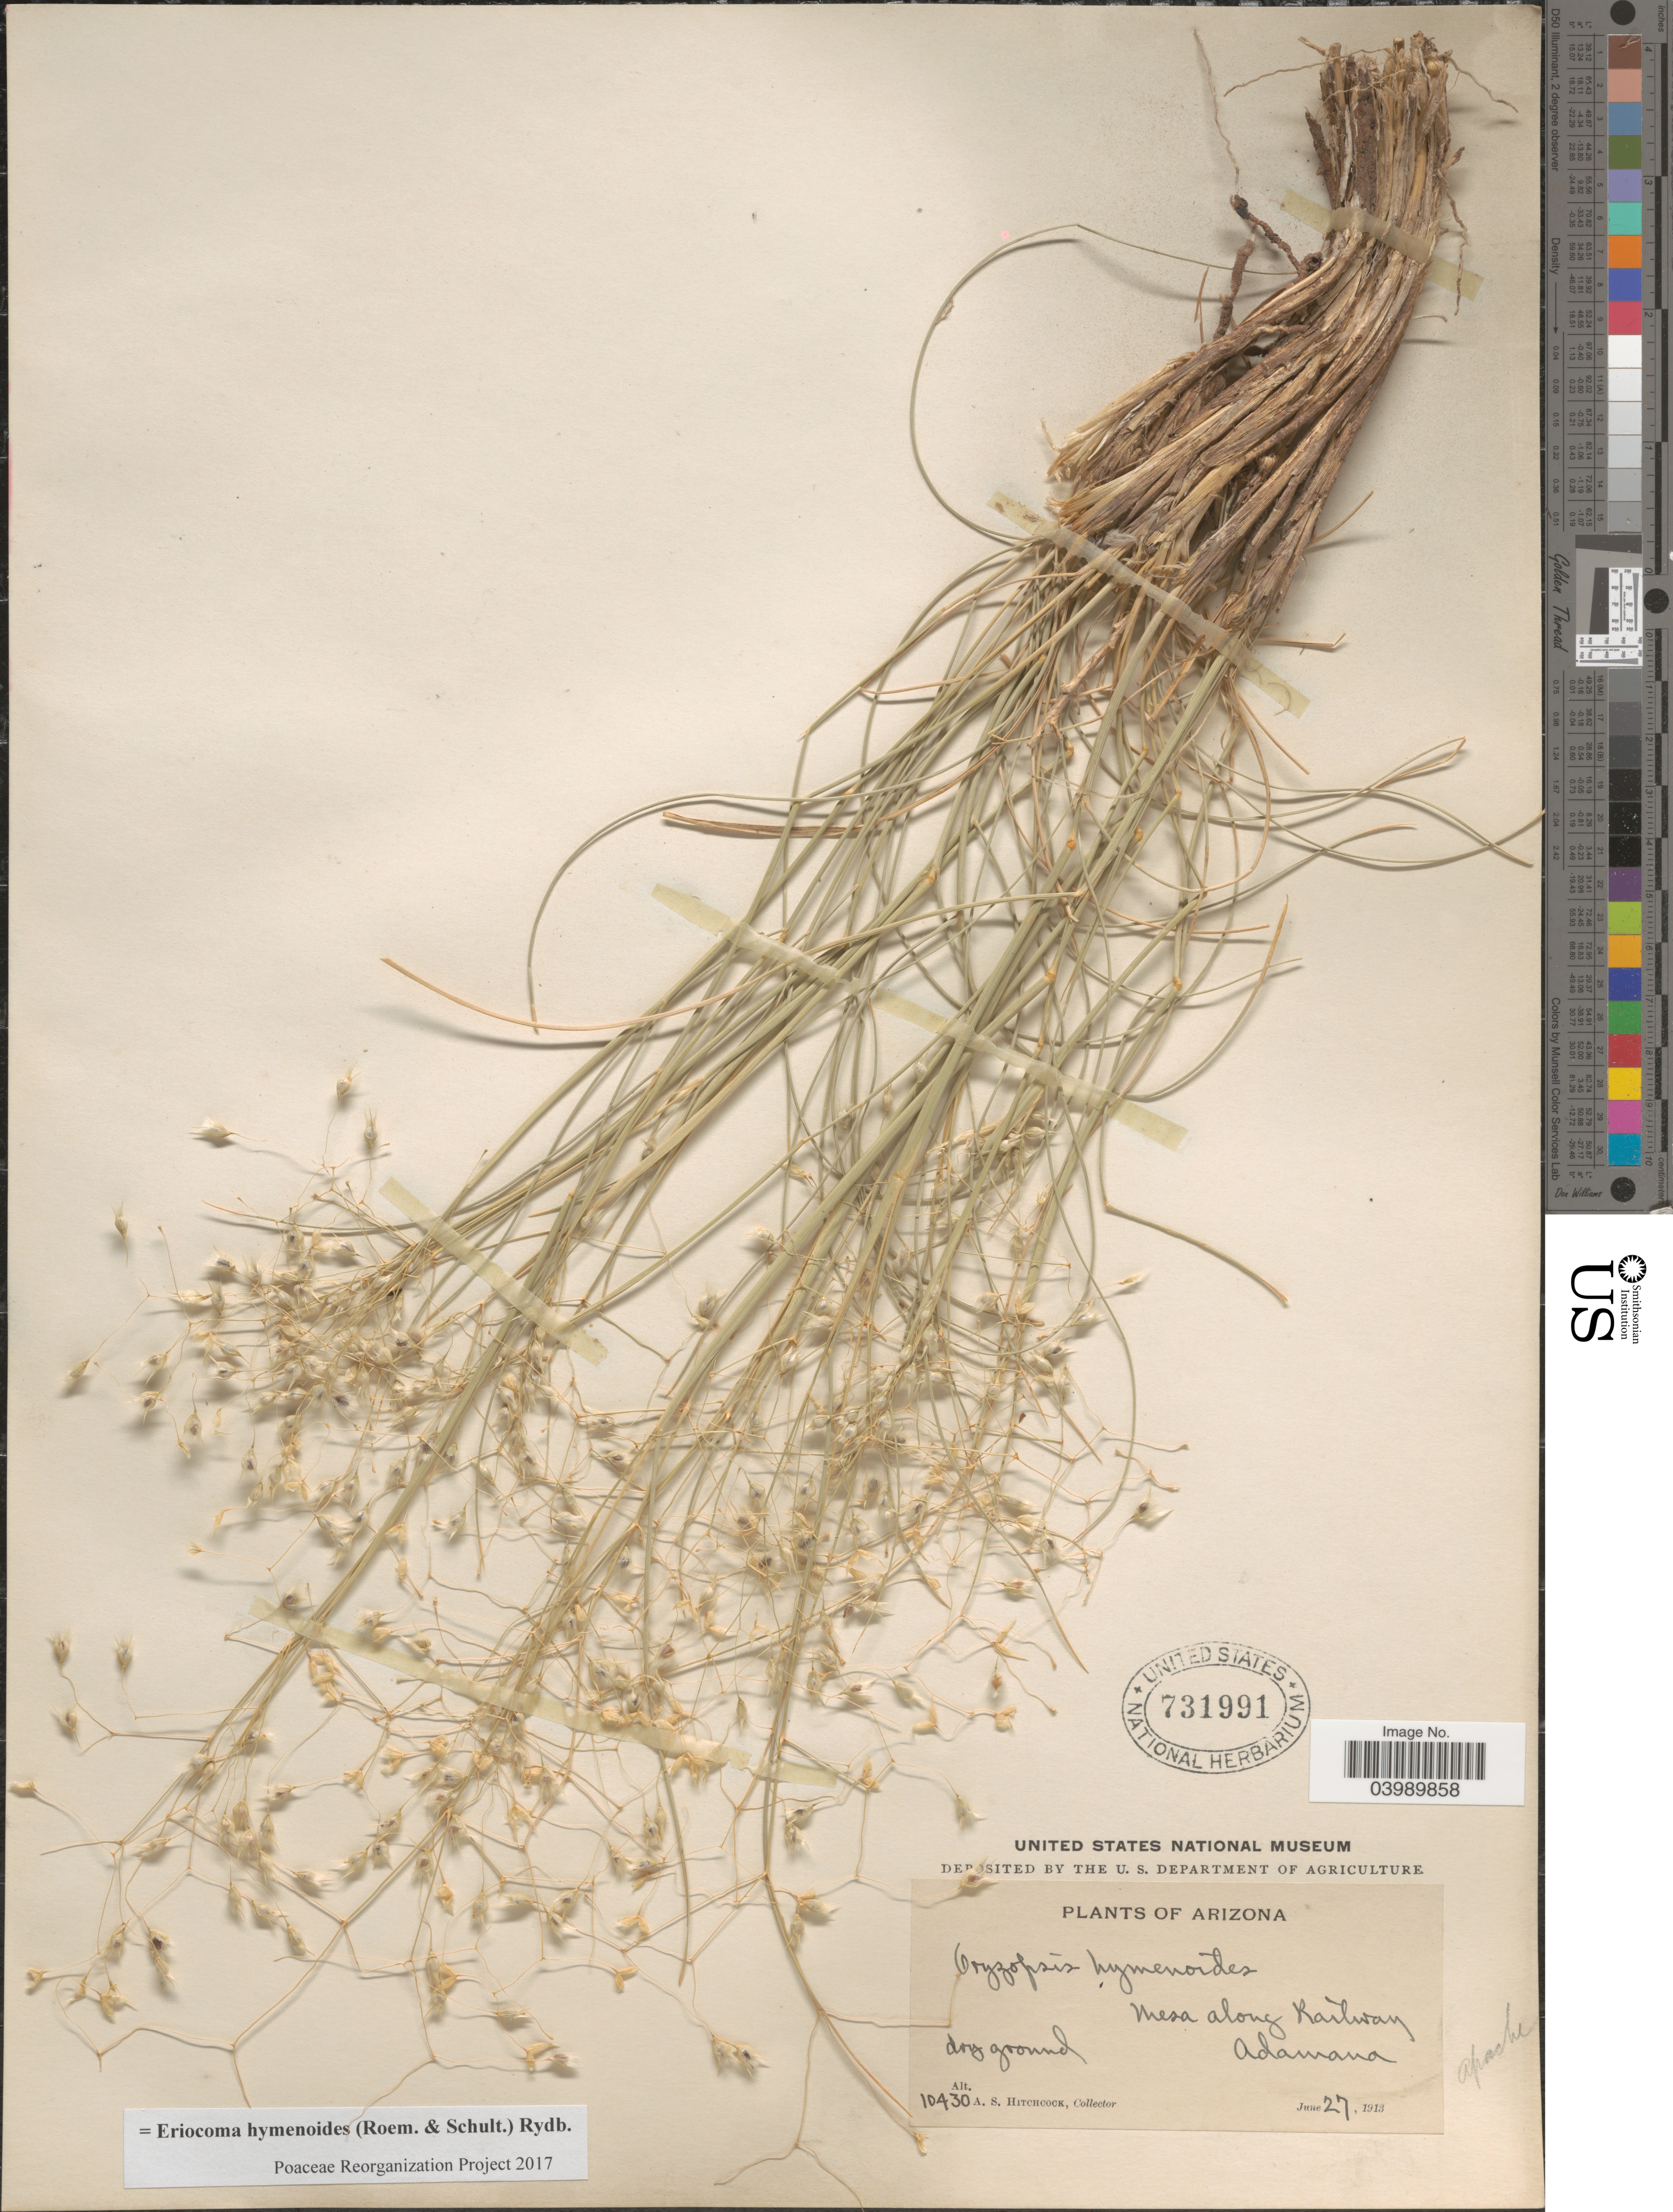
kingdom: Plantae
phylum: Tracheophyta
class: Liliopsida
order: Poales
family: Poaceae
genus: Eriocoma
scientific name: Eriocoma hymenoides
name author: (Roem. & Schult.) Rydb.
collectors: A. S. Hitchcock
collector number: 10430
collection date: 1913-06-27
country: United States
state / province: Arizona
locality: Mesa along Railway. Adamana.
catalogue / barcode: US 731991